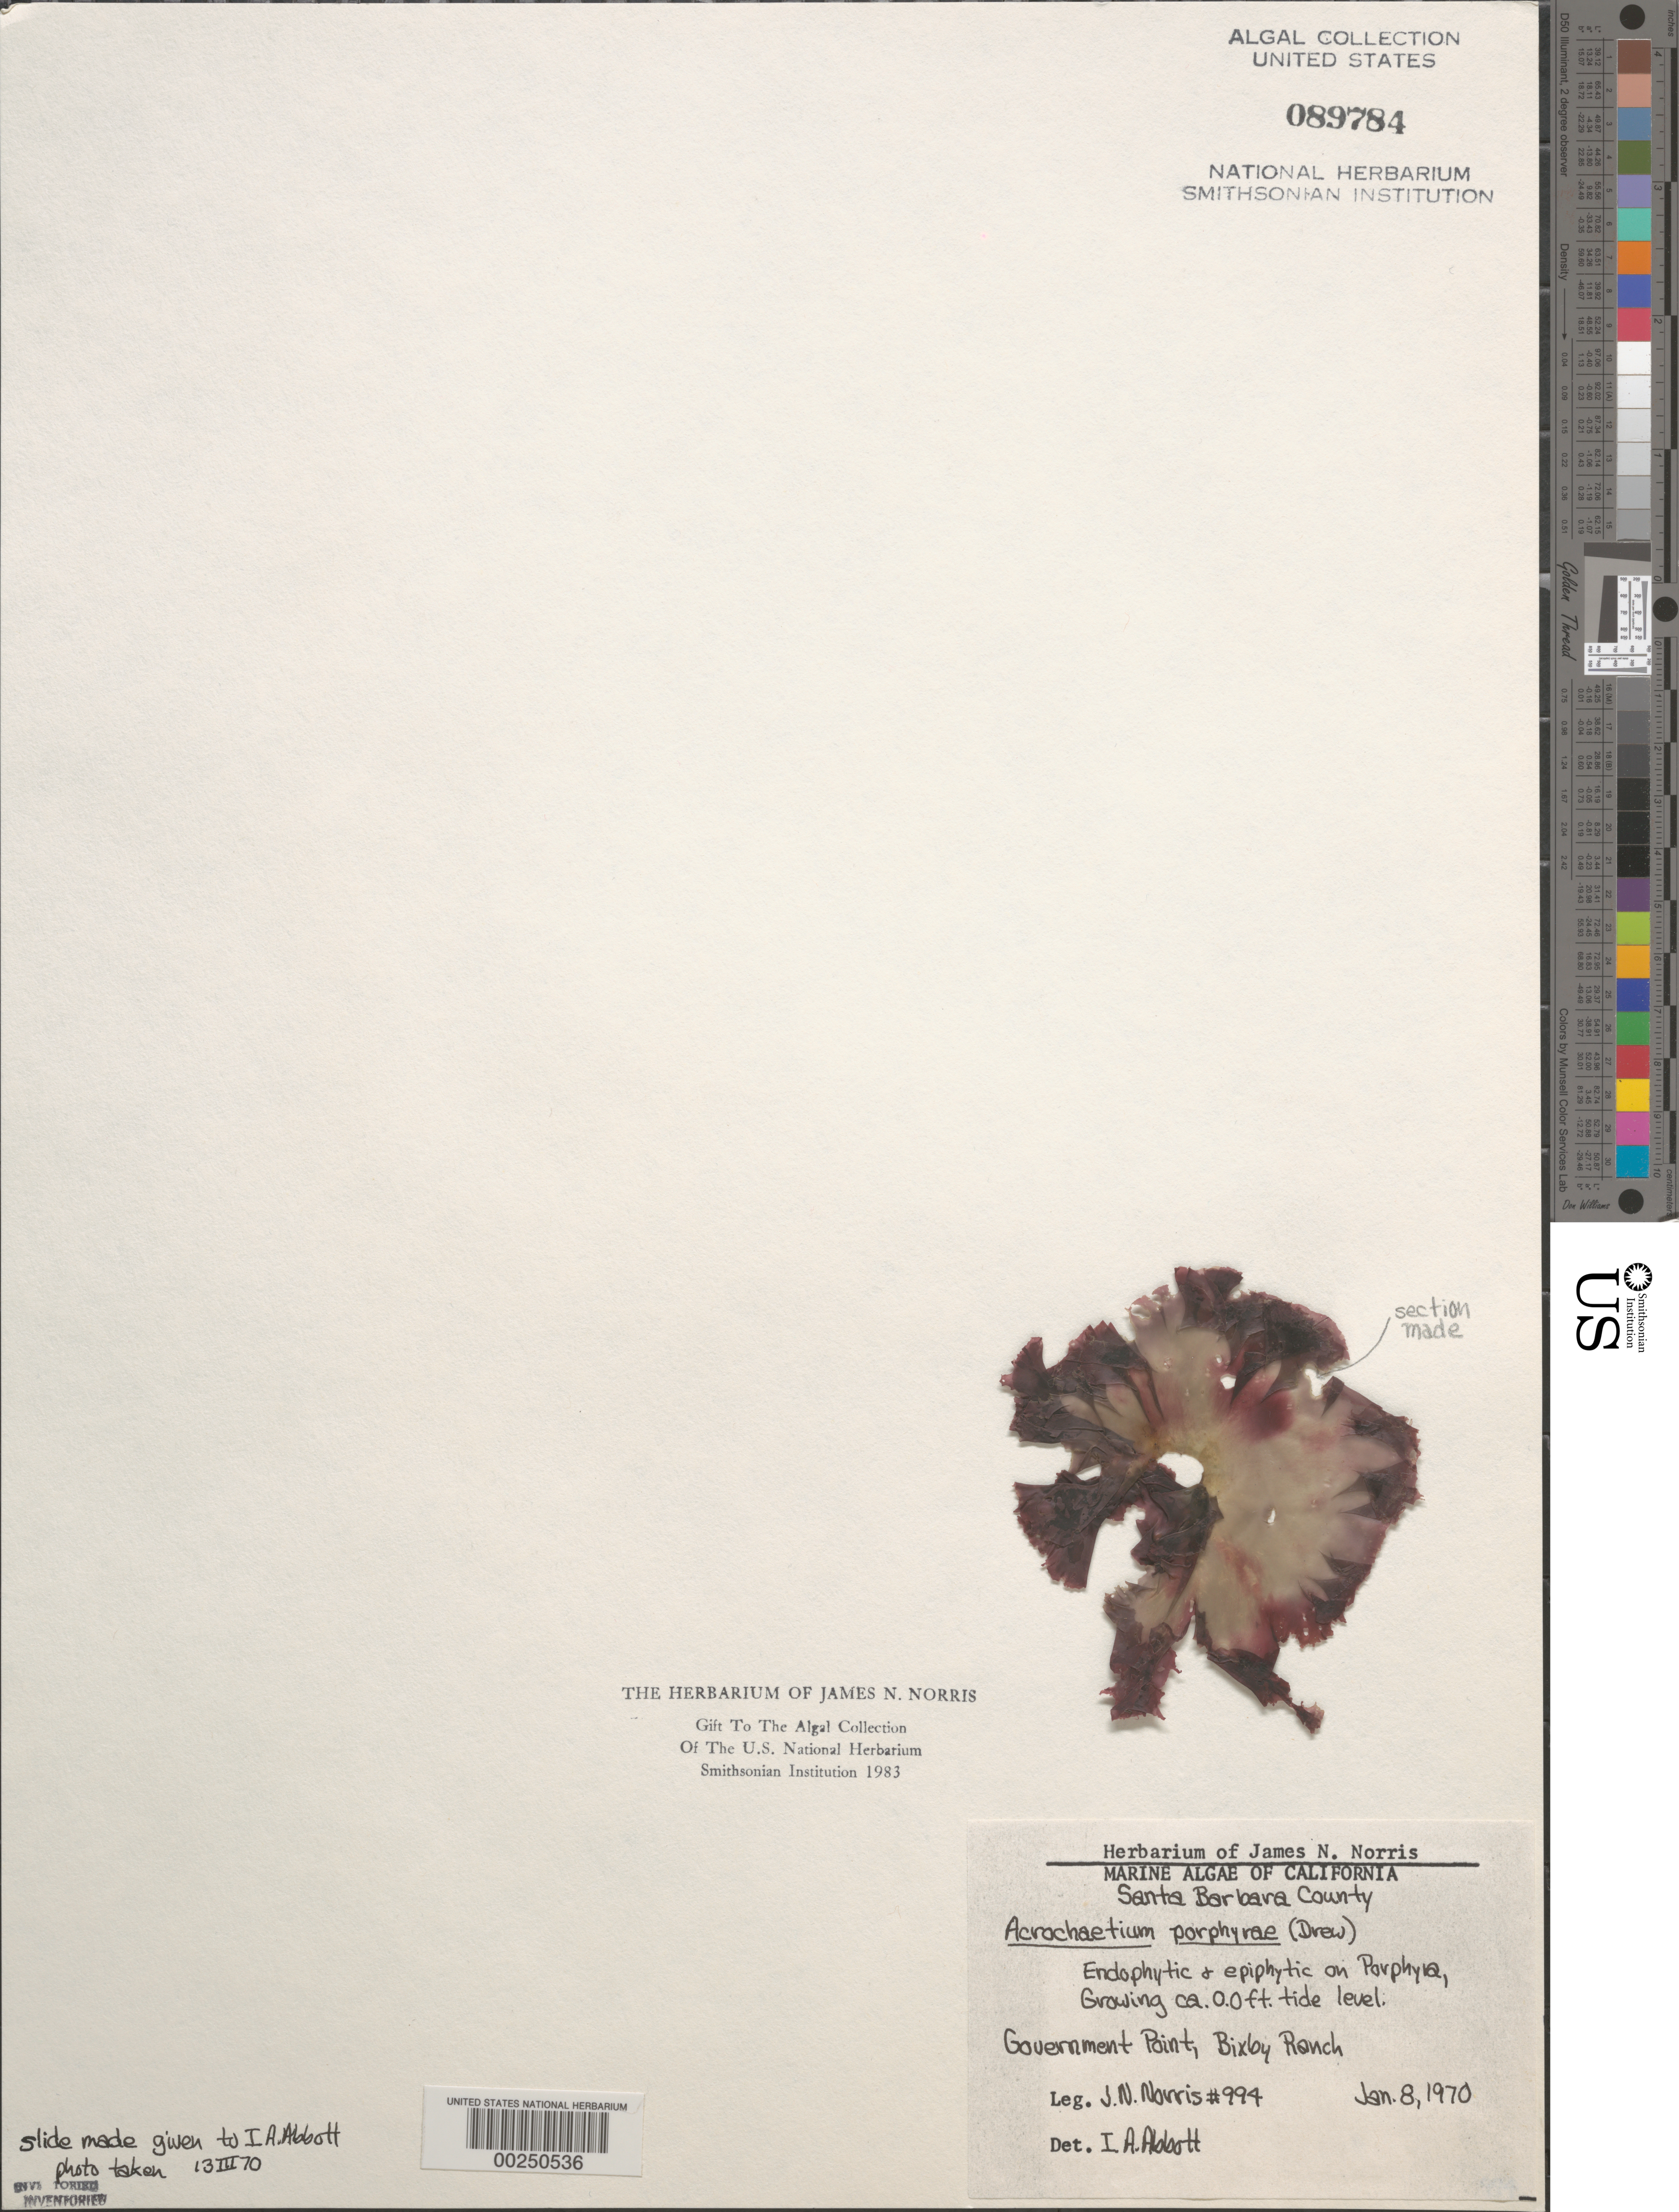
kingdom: Plantae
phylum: Rhodophyta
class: Florideophyceae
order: Acrochaetiales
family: Rhodochortonaceae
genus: Rhododrewia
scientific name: Rhododrewia porphyrae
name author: (K.M. Drew) S.L. Clayden & G.W. Saunders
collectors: J. N. Norris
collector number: JN-994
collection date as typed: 08 Jan 1970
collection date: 1970-01-08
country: United States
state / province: California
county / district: Santa Barbara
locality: Government Point, Bixby Ranch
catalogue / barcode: US 89784